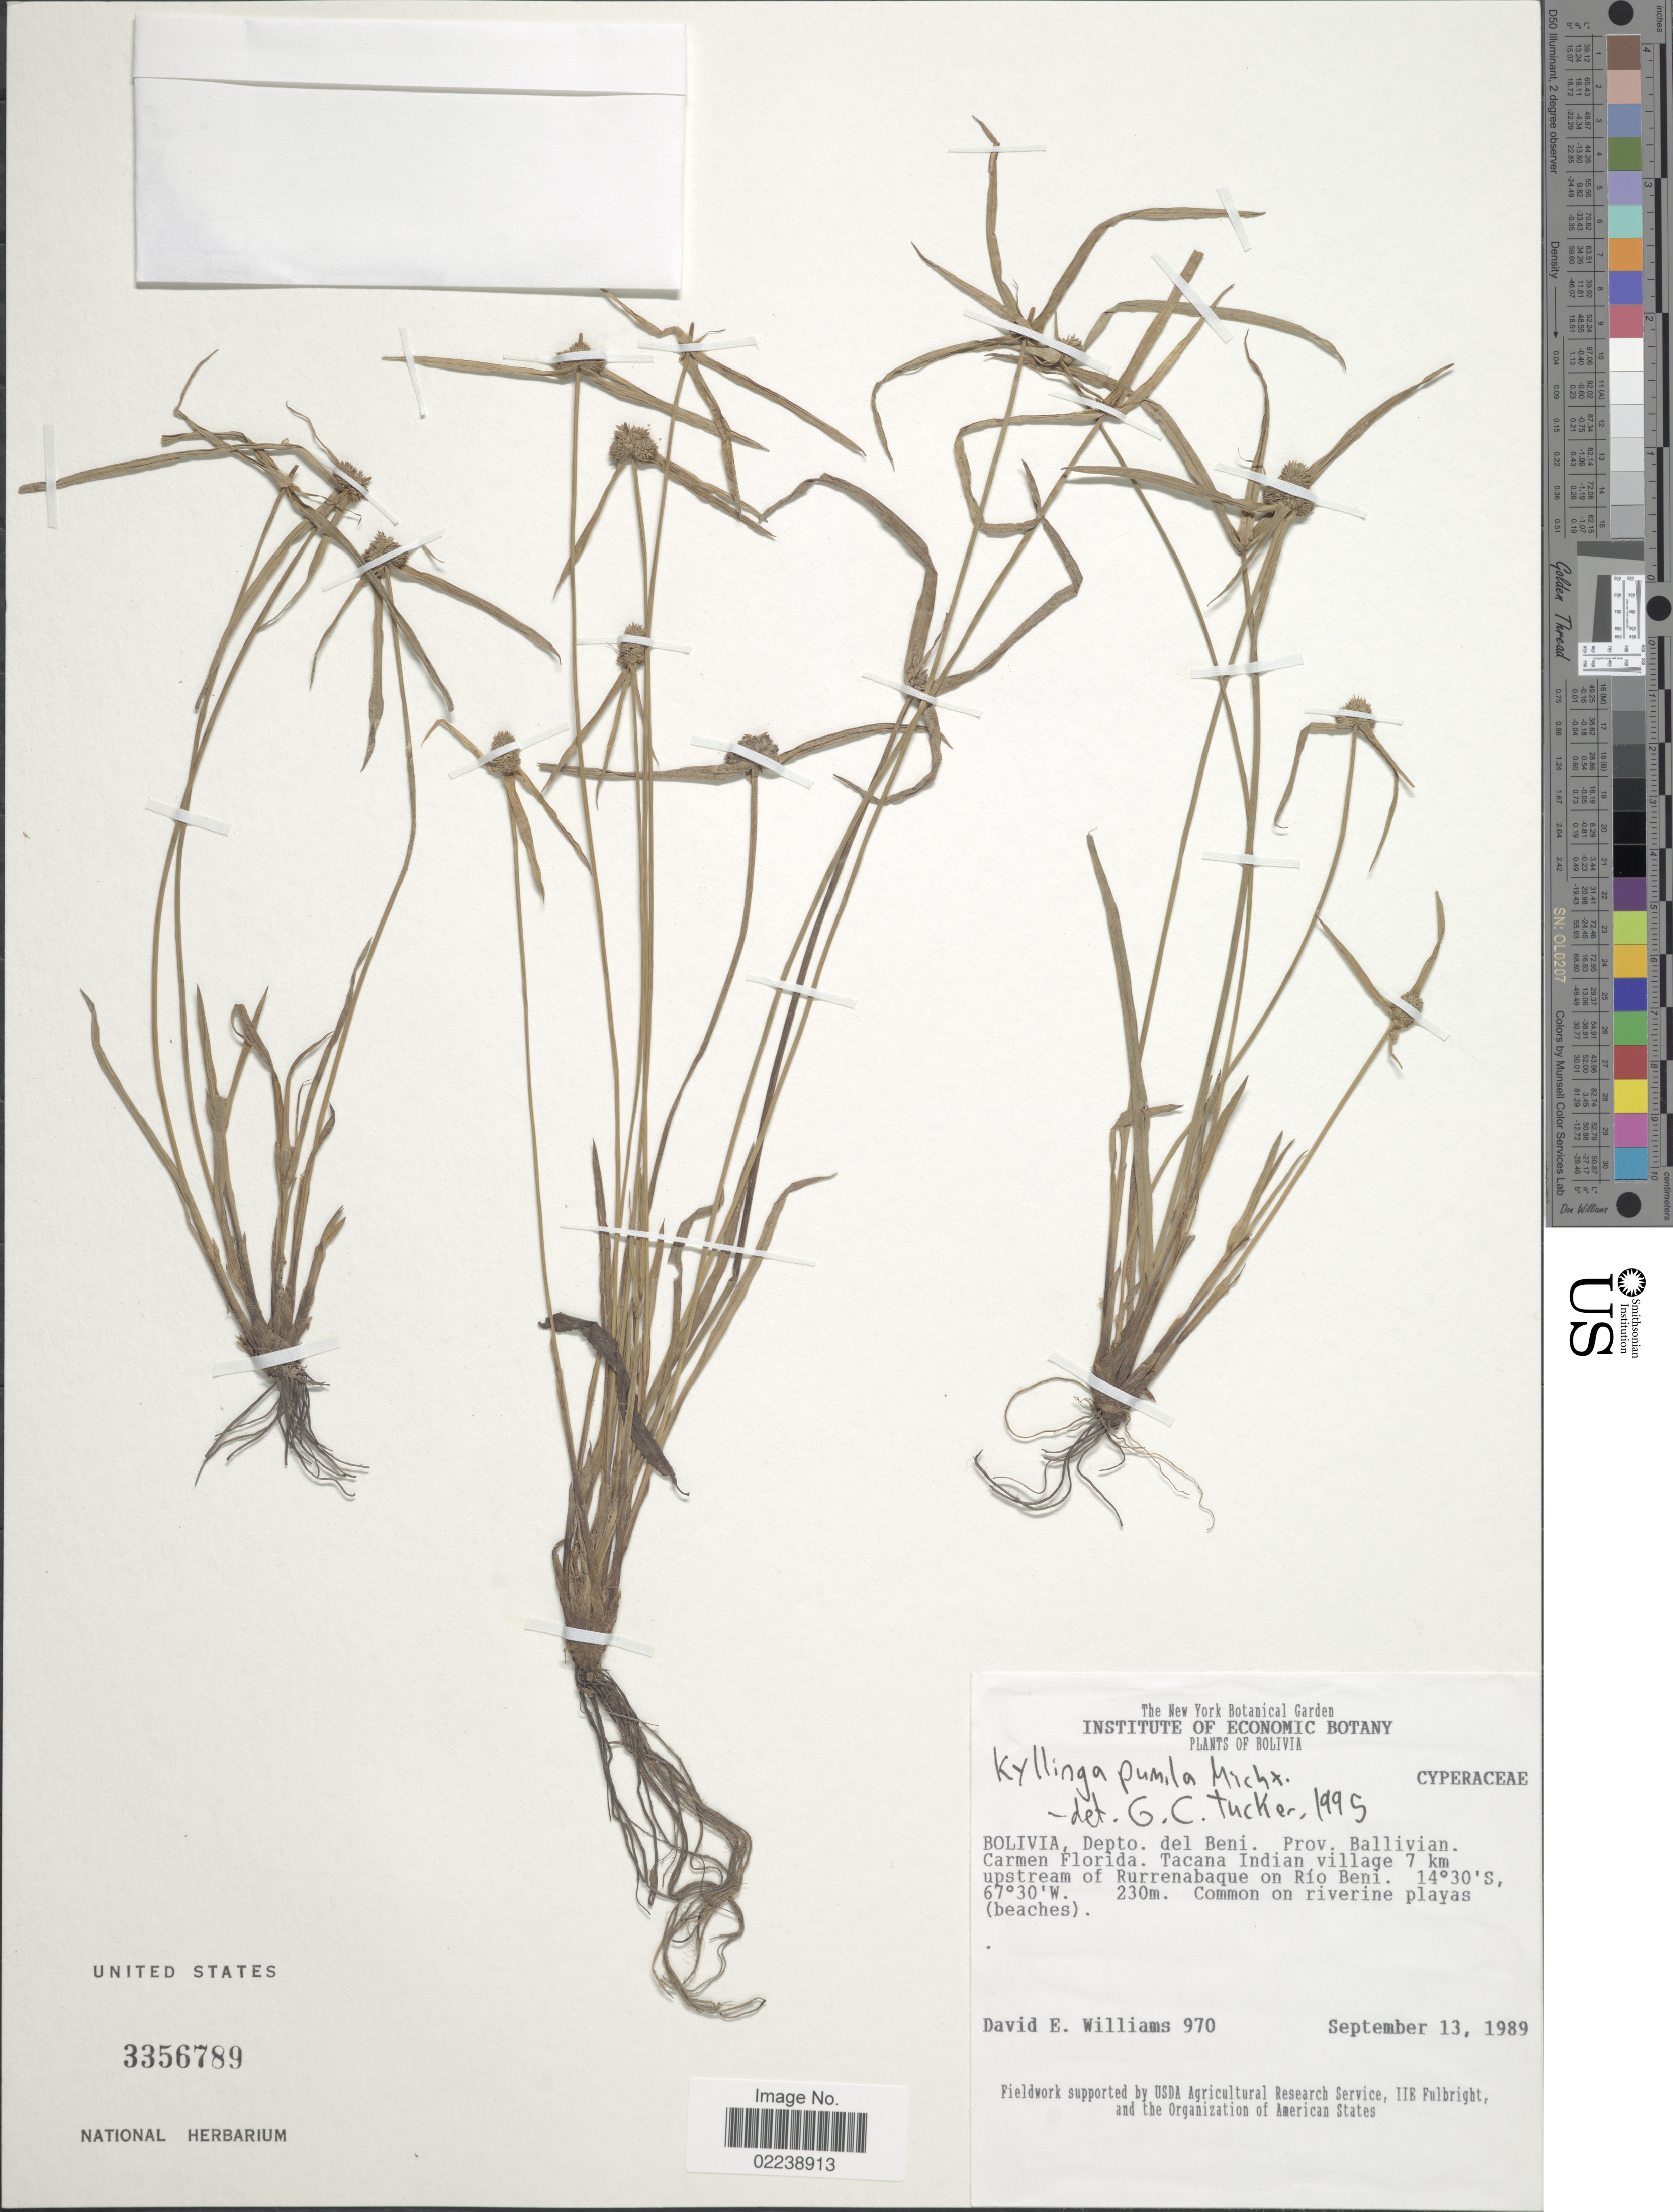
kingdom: Plantae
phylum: Tracheophyta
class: Liliopsida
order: Poales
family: Cyperaceae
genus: Cyperus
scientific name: Cyperus hortensis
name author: (Salzm. ex Steud.) Dorr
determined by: Strong, Mark T., (BOT), Smithsonian Institution - National Museum of Natural History (UNITED STATES)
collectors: D. E. Williams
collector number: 970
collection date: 1989-09-13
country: Bolivia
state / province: Beni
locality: Prov. Ballivian, Carmen Florida, Tacana Indian Village 7 km upstream of Rurrenabaque on Rio Beni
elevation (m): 230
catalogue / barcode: US 3356789